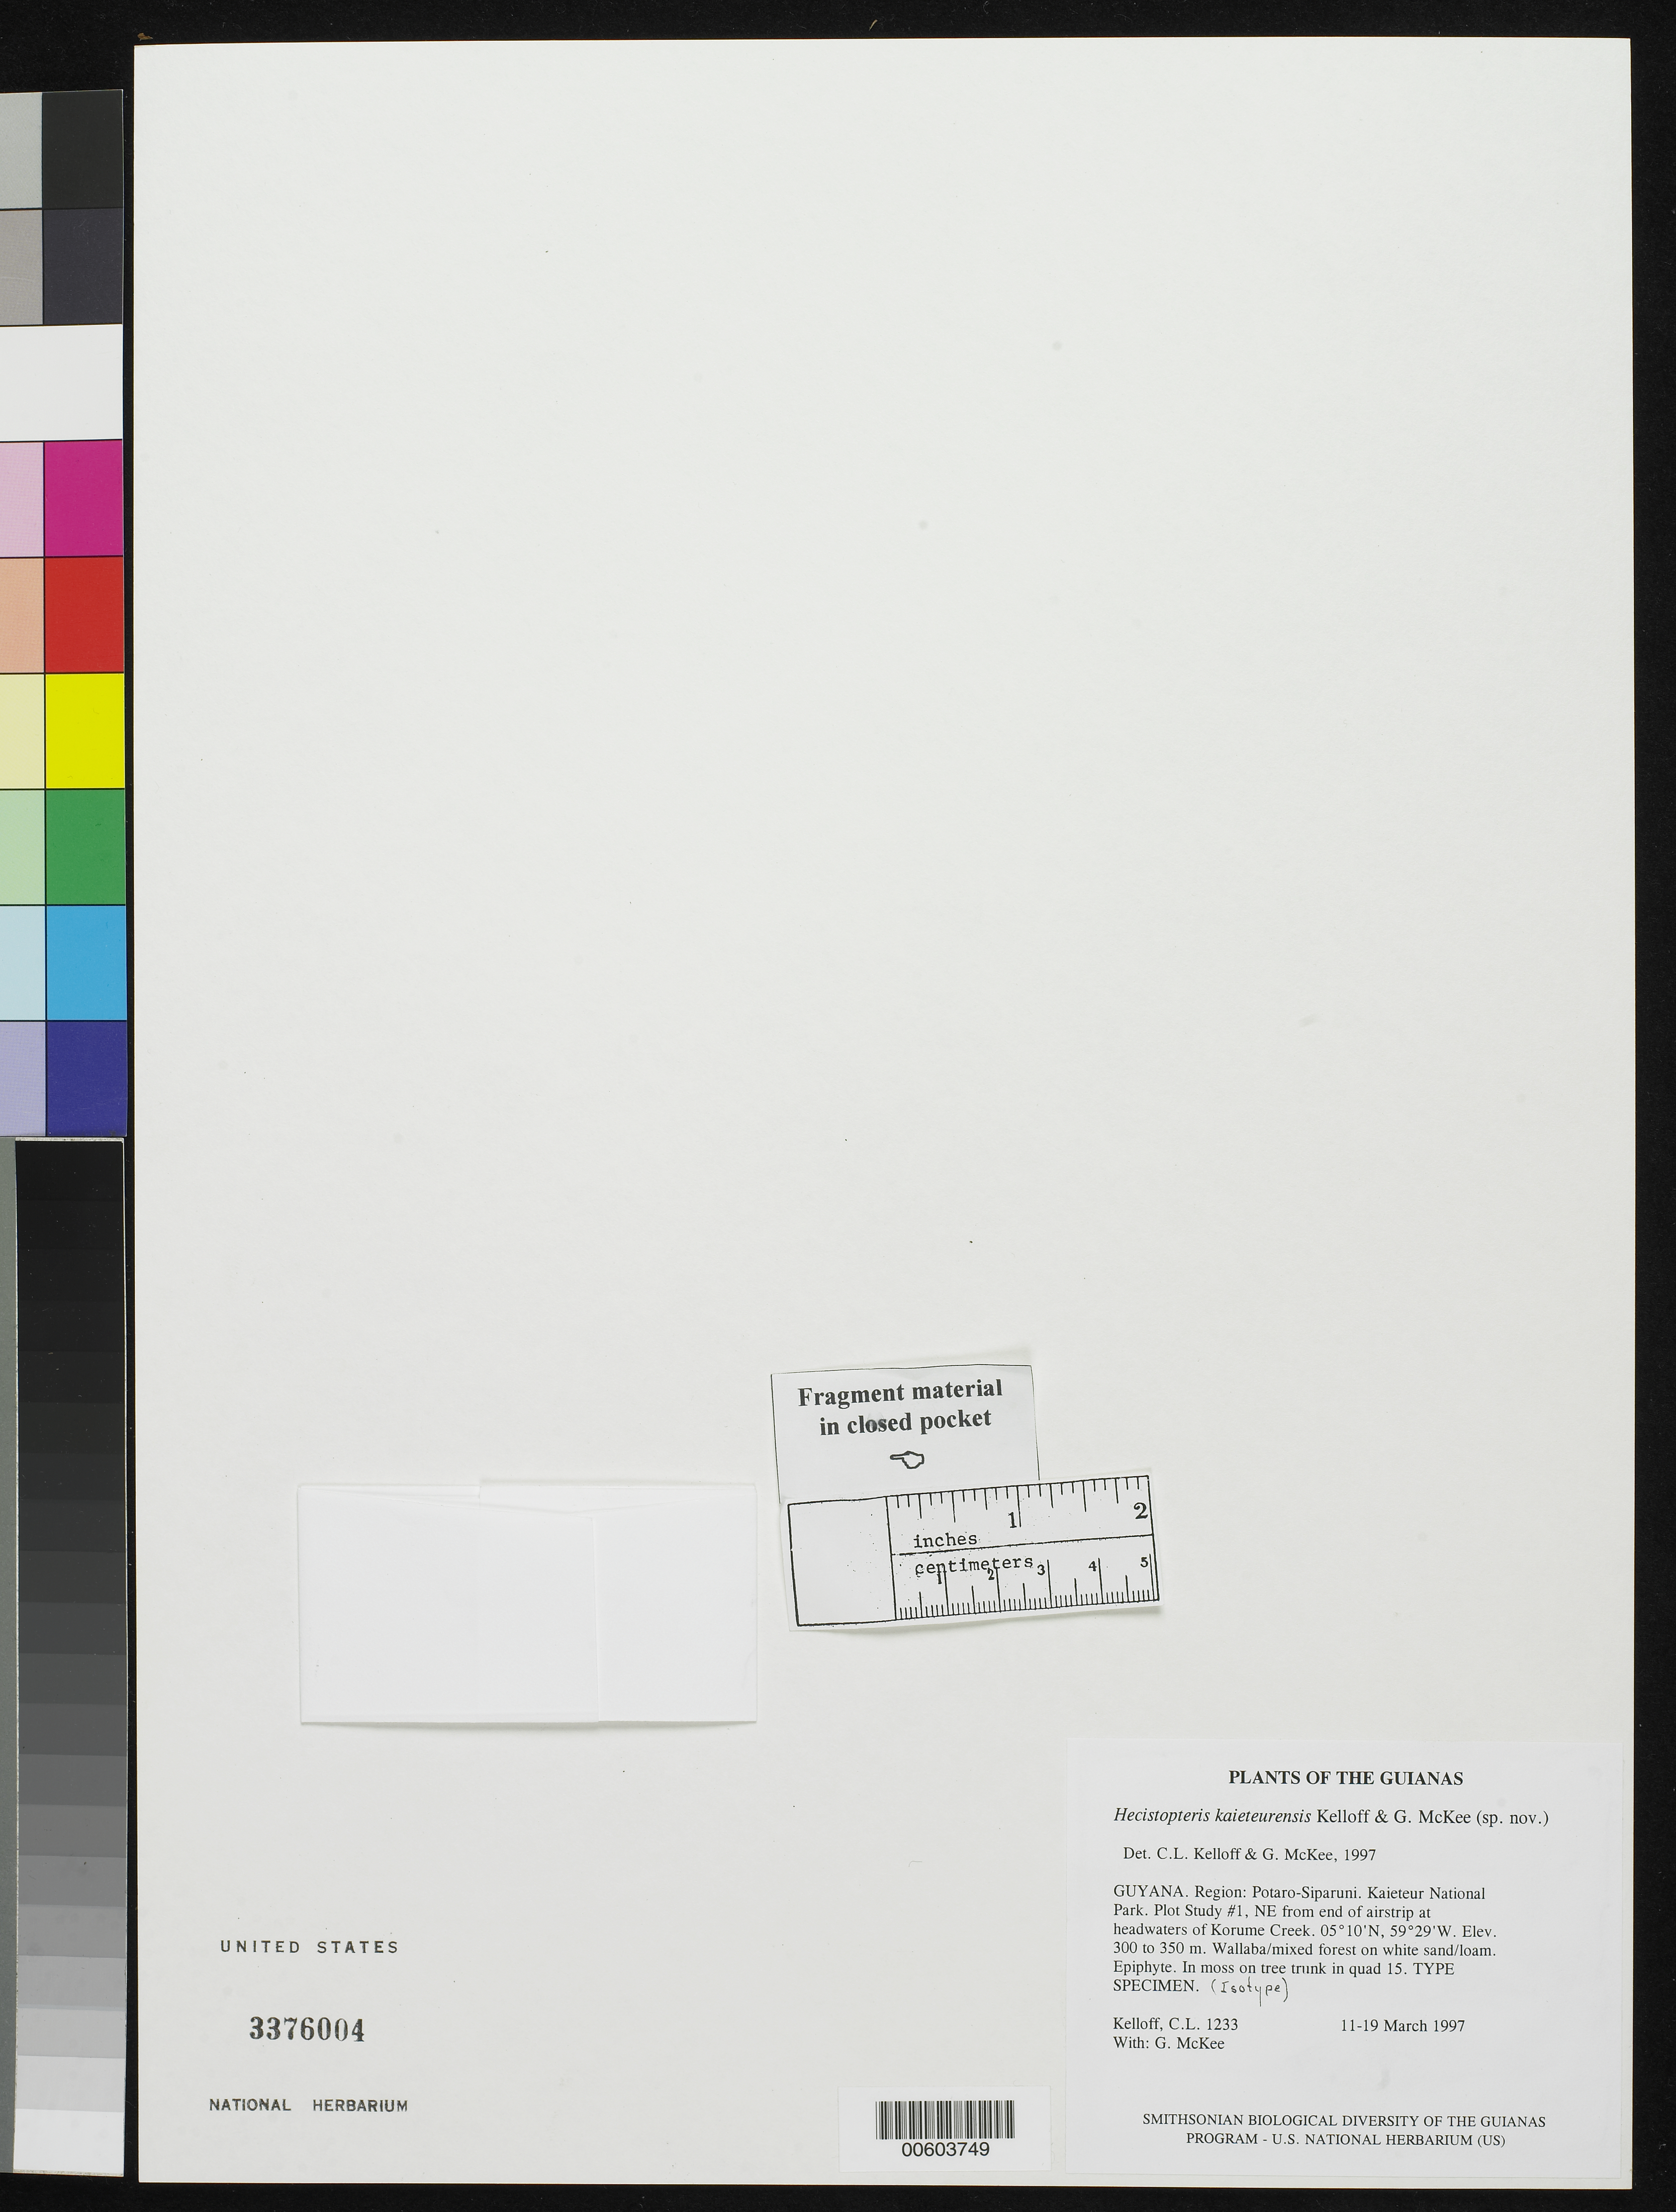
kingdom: Plantae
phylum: Tracheophyta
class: Polypodiopsida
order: Polypodiales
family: Pteridaceae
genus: Hecistopteris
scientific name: Hecistopteris kaieteurensis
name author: Kelloff & G.S. McKee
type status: Isotype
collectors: C. L. Kelloff & G. S. McKee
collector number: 1233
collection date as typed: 11 Mar 1997 to 19 Mar 1997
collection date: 1997-03-11/1997-03-19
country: Guyana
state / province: Potaro-Siparuni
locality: Kaieteur National Park, plot study #1, NE from end of airstrip at headwaters of Kowume Creek.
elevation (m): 300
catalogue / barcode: US 3376004